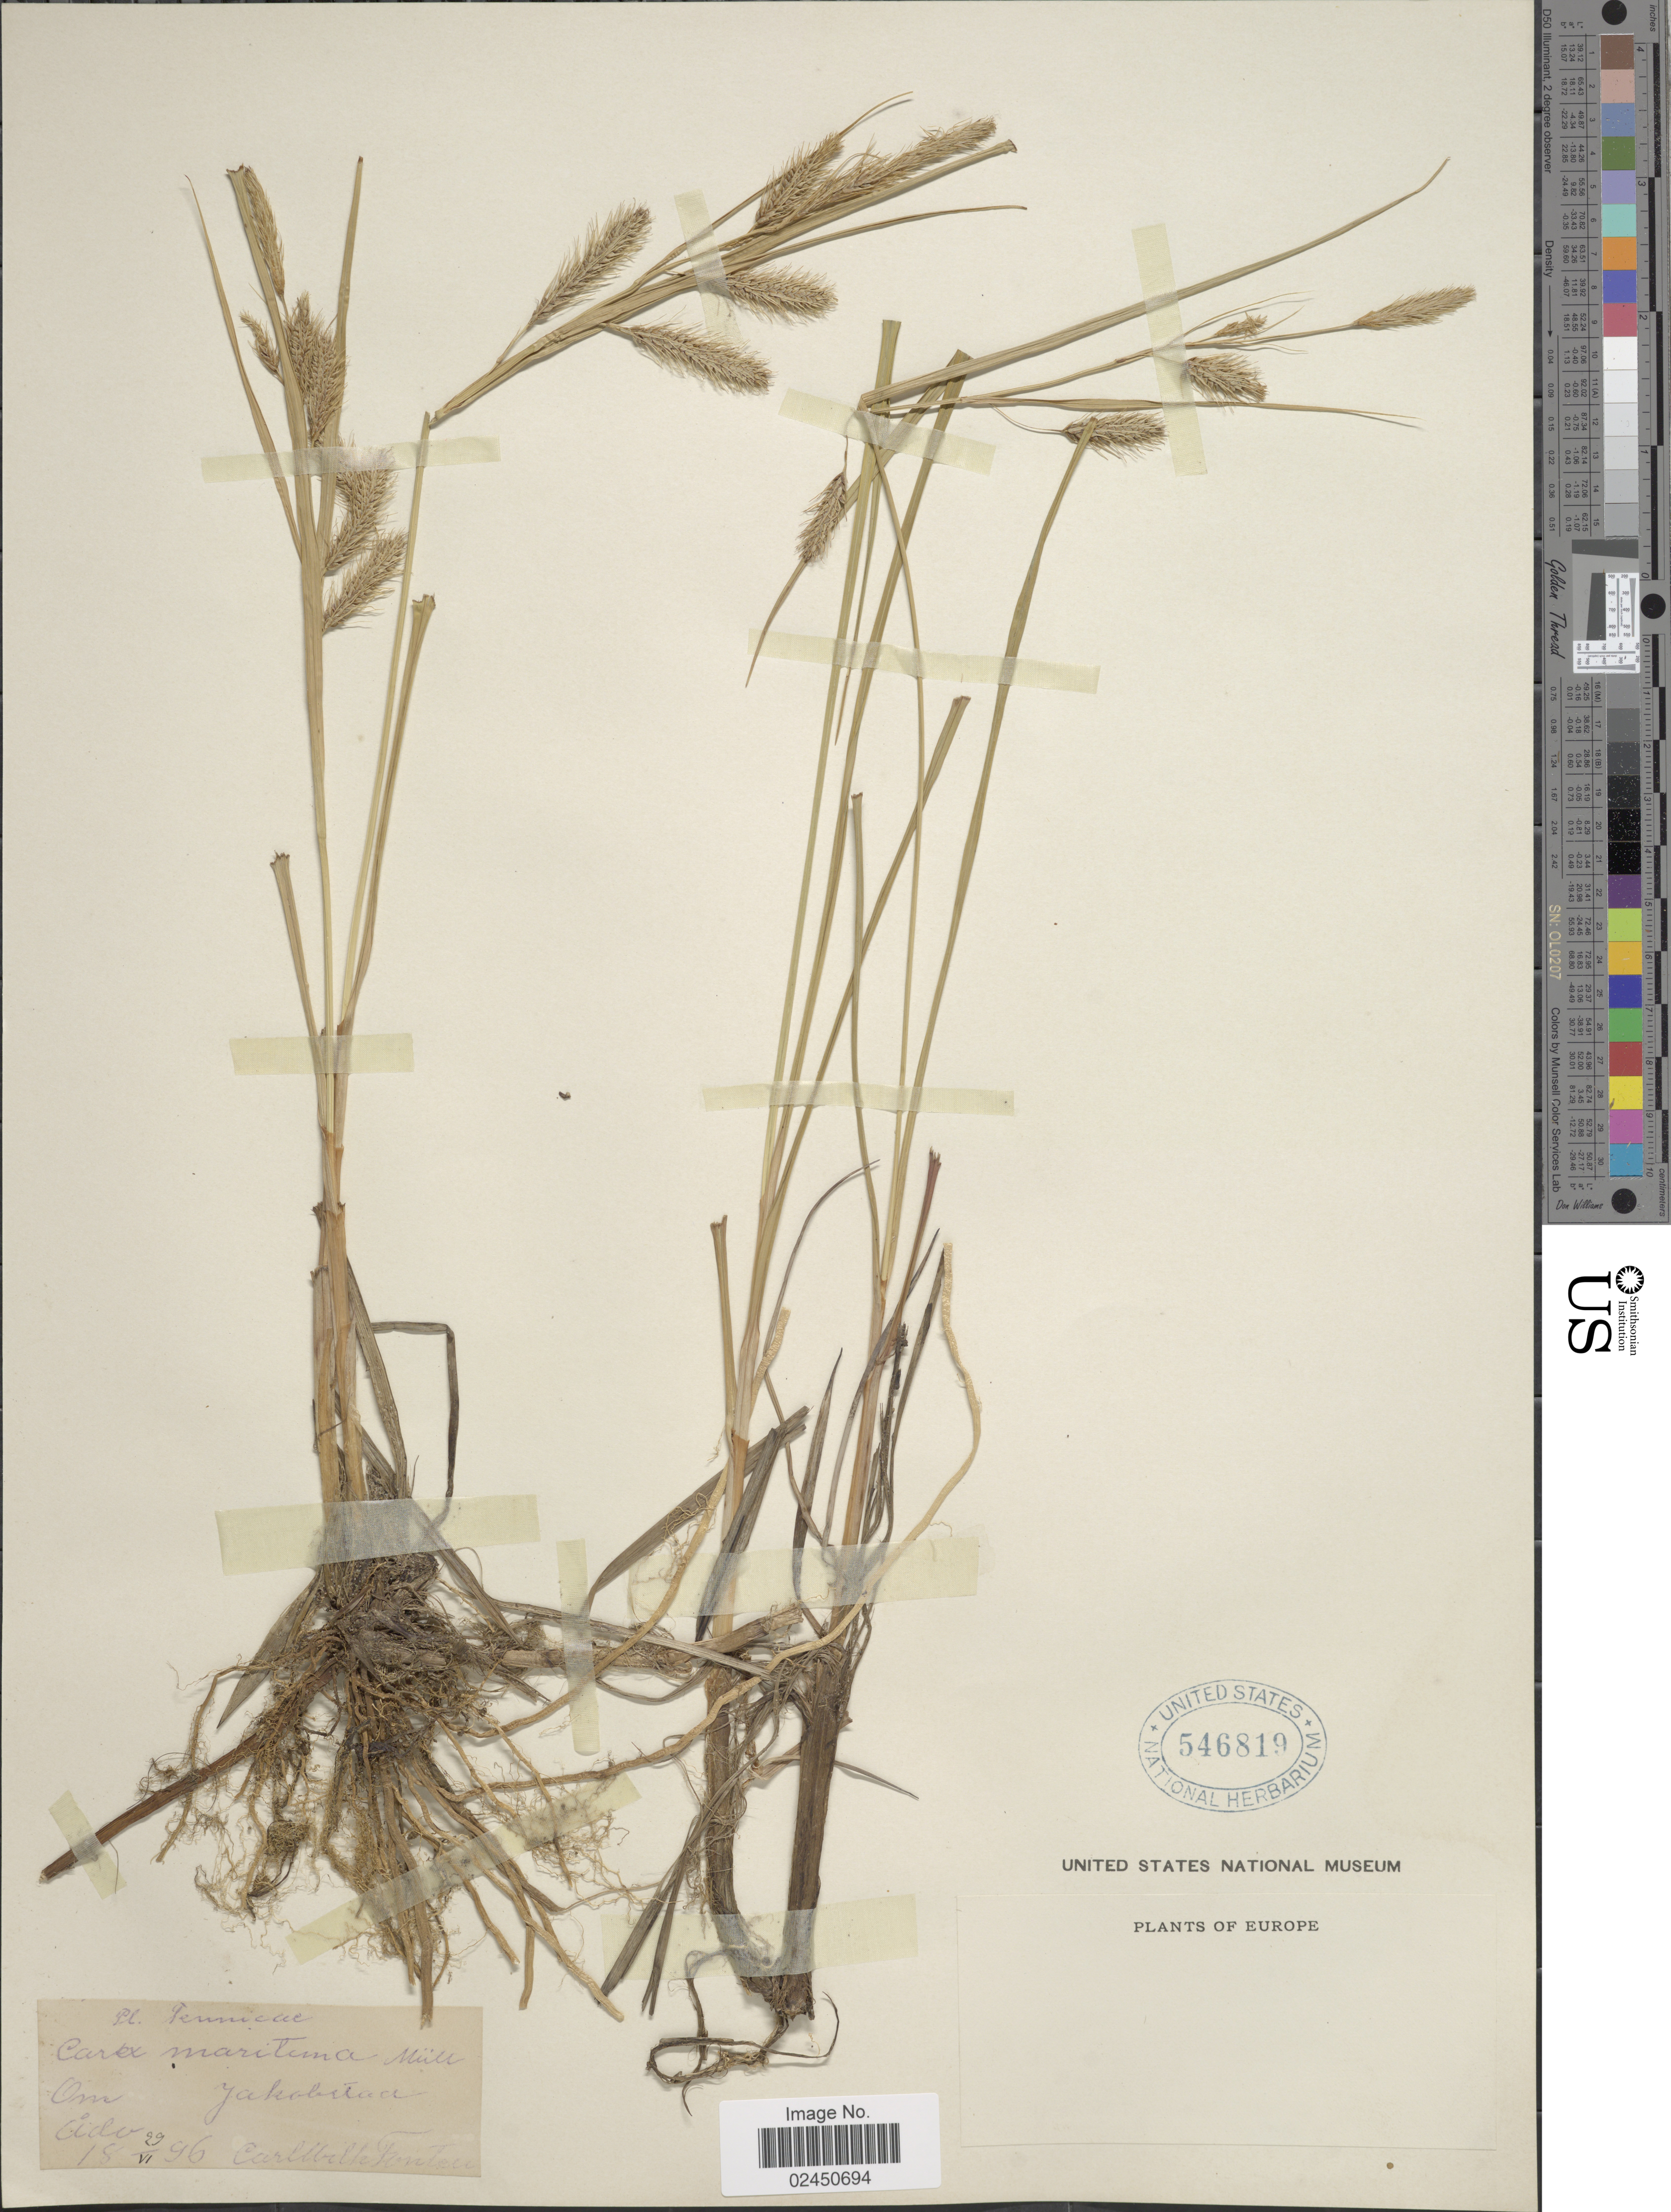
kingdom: Plantae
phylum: Tracheophyta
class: Liliopsida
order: Poales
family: Cyperaceae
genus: Carex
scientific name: Carex maritima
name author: Gunnerus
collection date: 1896-06-29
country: Finland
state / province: Pohjanmaa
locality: Jakobstad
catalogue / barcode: US 546819